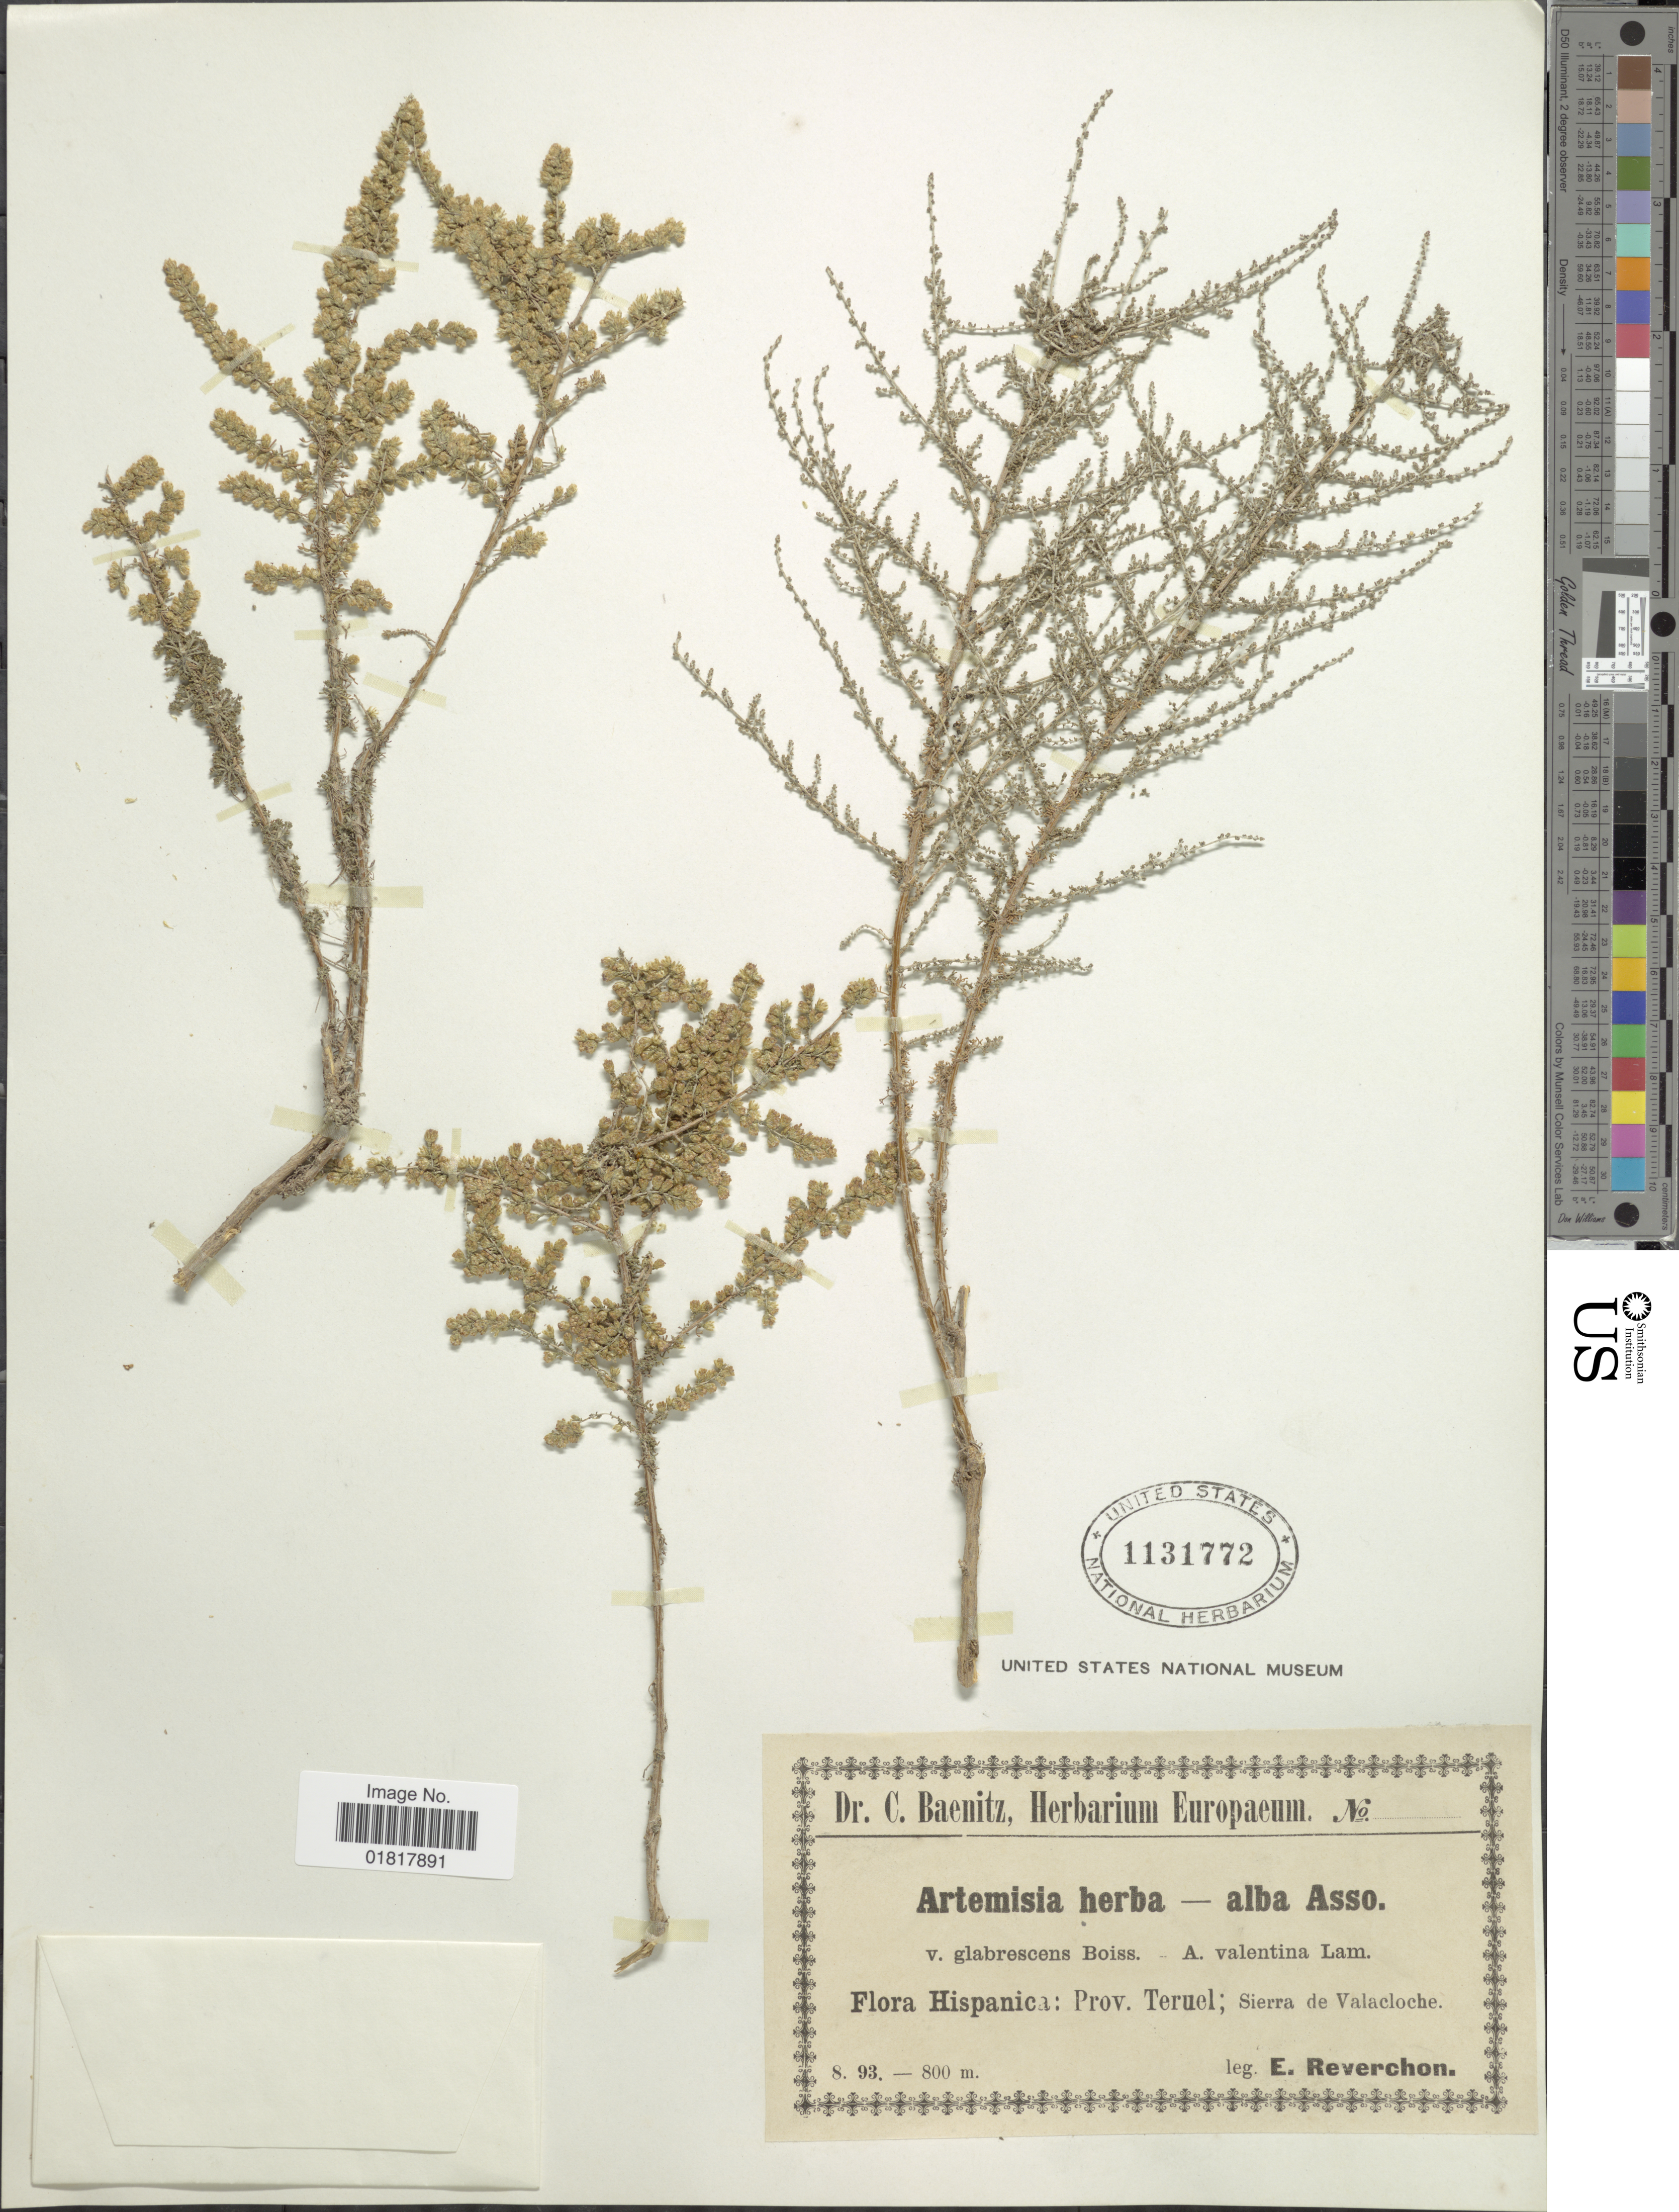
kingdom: Plantae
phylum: Tracheophyta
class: Magnoliopsida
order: Asterales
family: Asteraceae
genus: Artemisia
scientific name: Artemisia herba-alba asso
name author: Asso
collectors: E. Reverchon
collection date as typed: Transcribed d/m/y: /8/93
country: Spain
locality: Hispanica: Prov. Teruel; Sierra de Valacloche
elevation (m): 800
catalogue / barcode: US 1131772